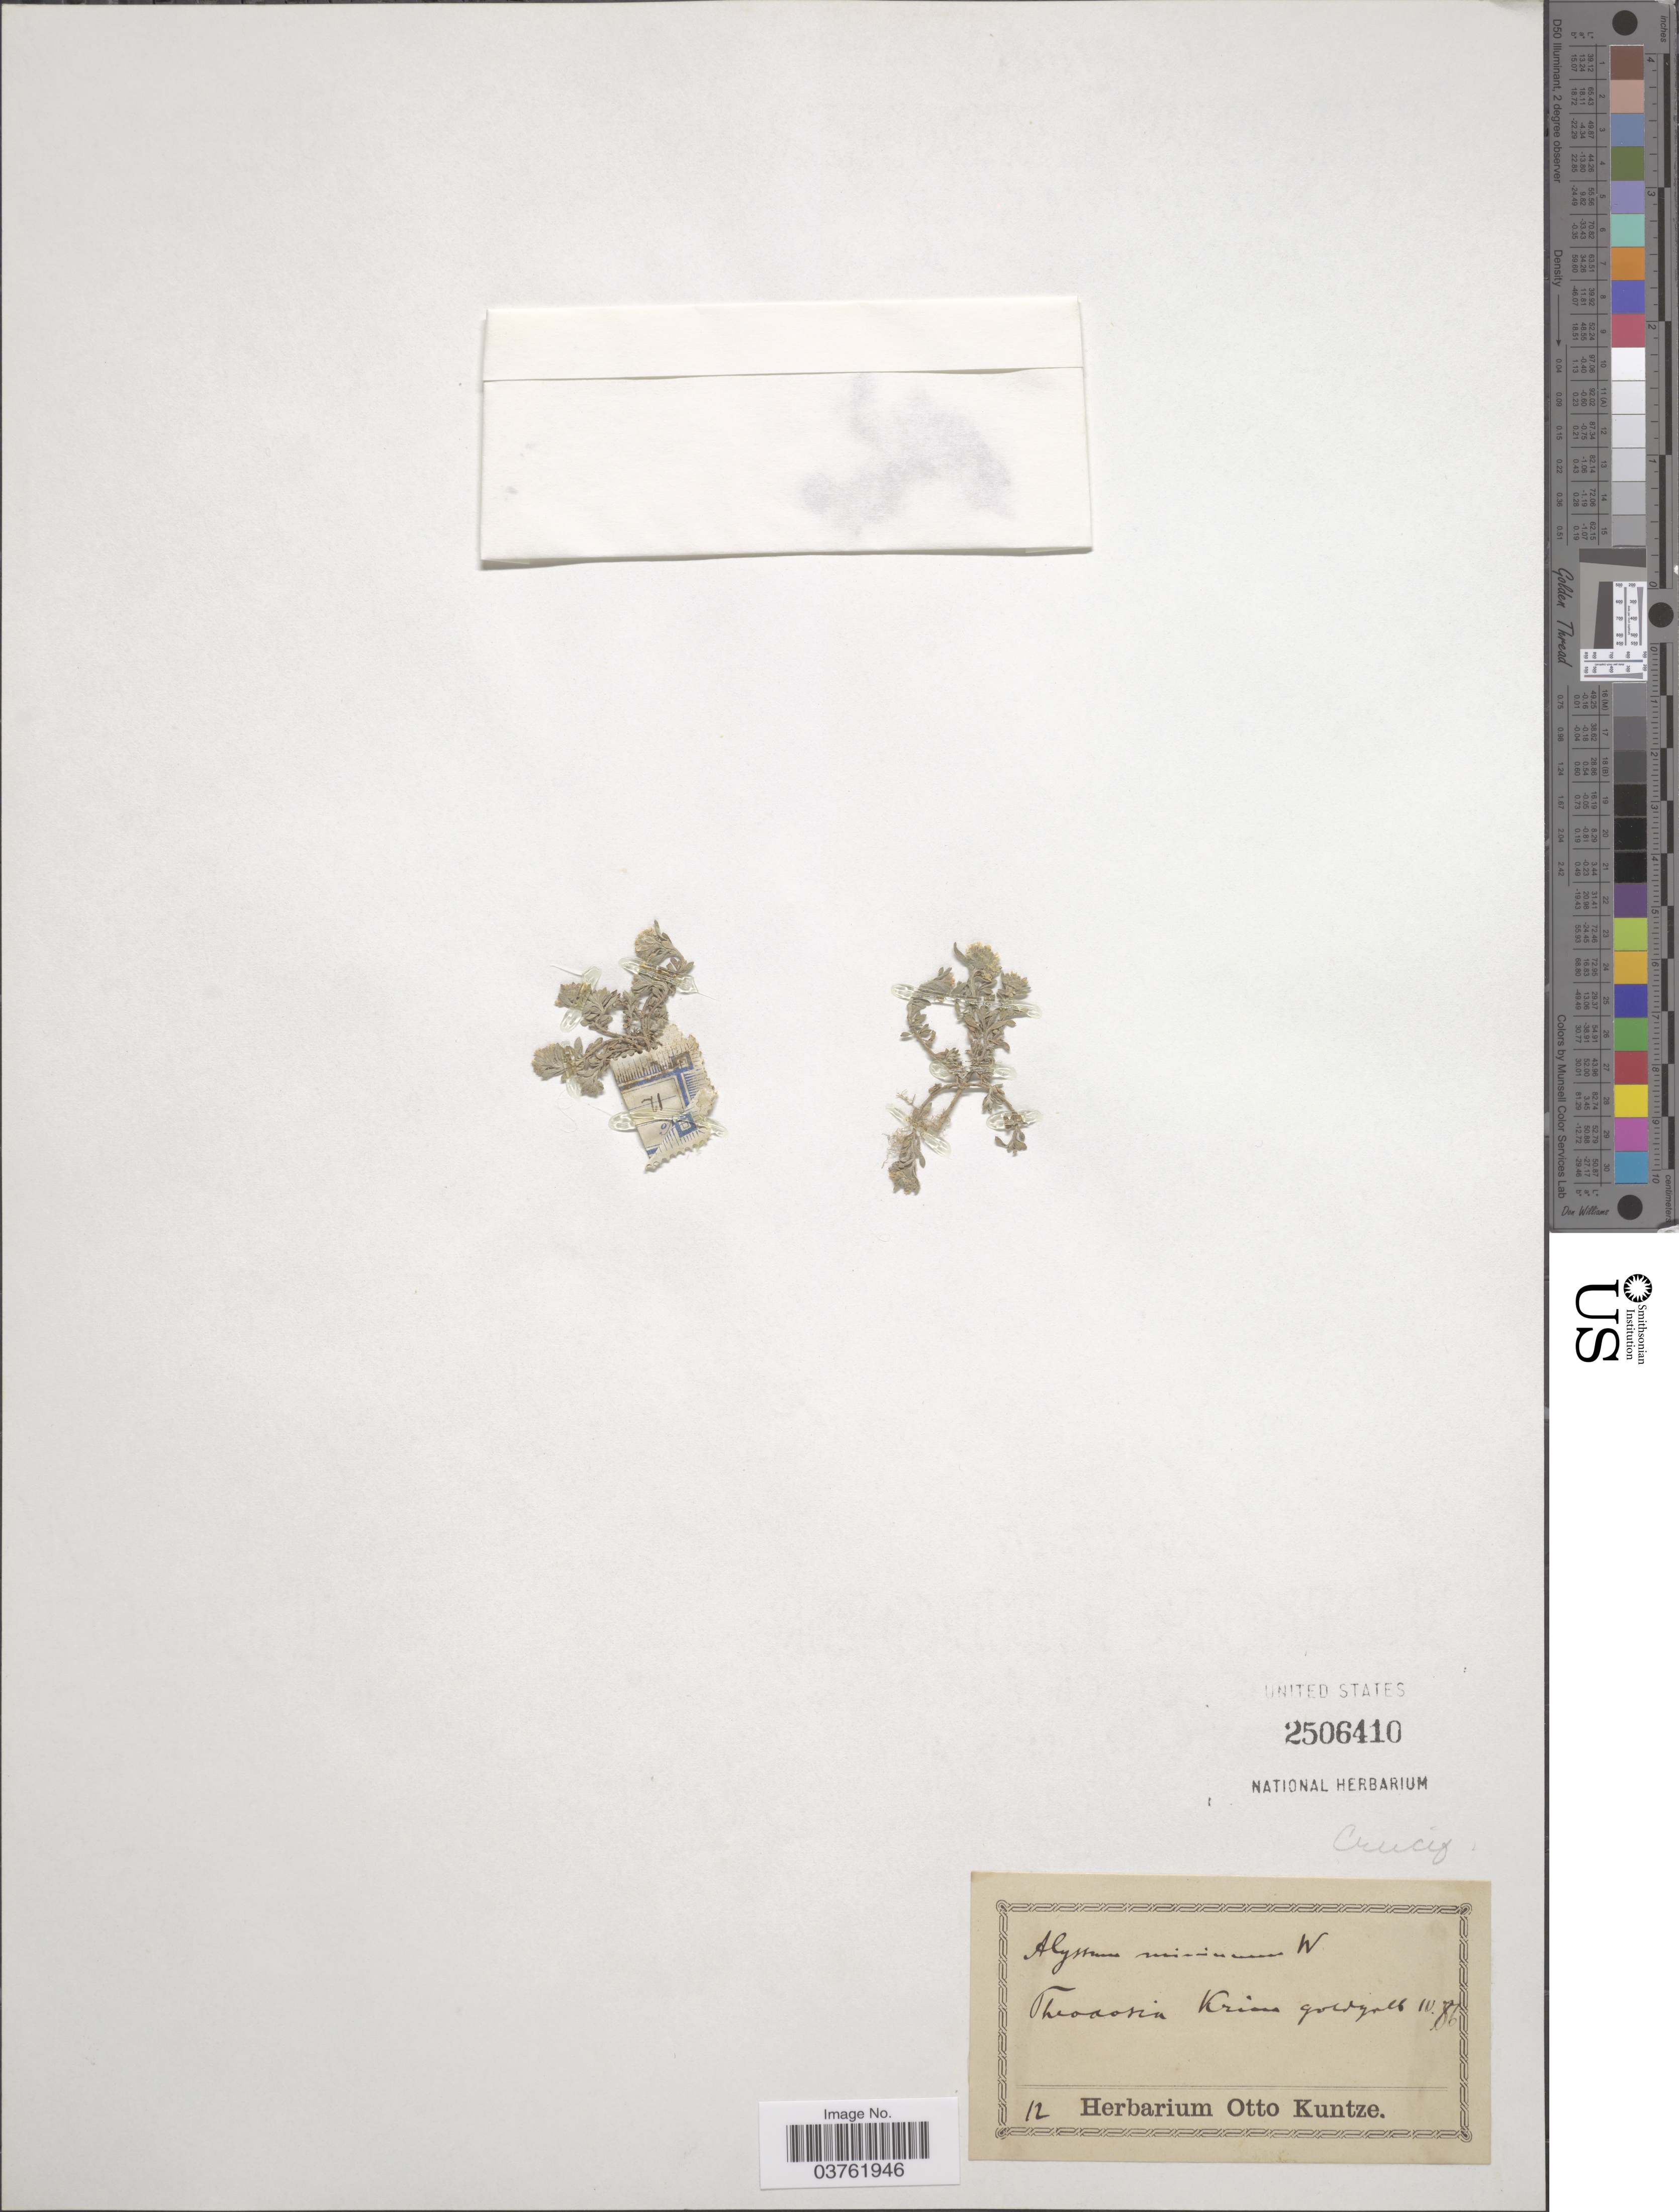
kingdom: Plantae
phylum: Tracheophyta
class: Magnoliopsida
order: Brassicales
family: Brassicaceae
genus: Alyssum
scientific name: Alyssum minimum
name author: L.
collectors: ex herb. Otto Kuntze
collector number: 12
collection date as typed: Transcribed d/m/y: /4/86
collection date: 1886-04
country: Ukraine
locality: Theodoriu Kriam goldyn. [interpreted]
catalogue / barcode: US 2506410